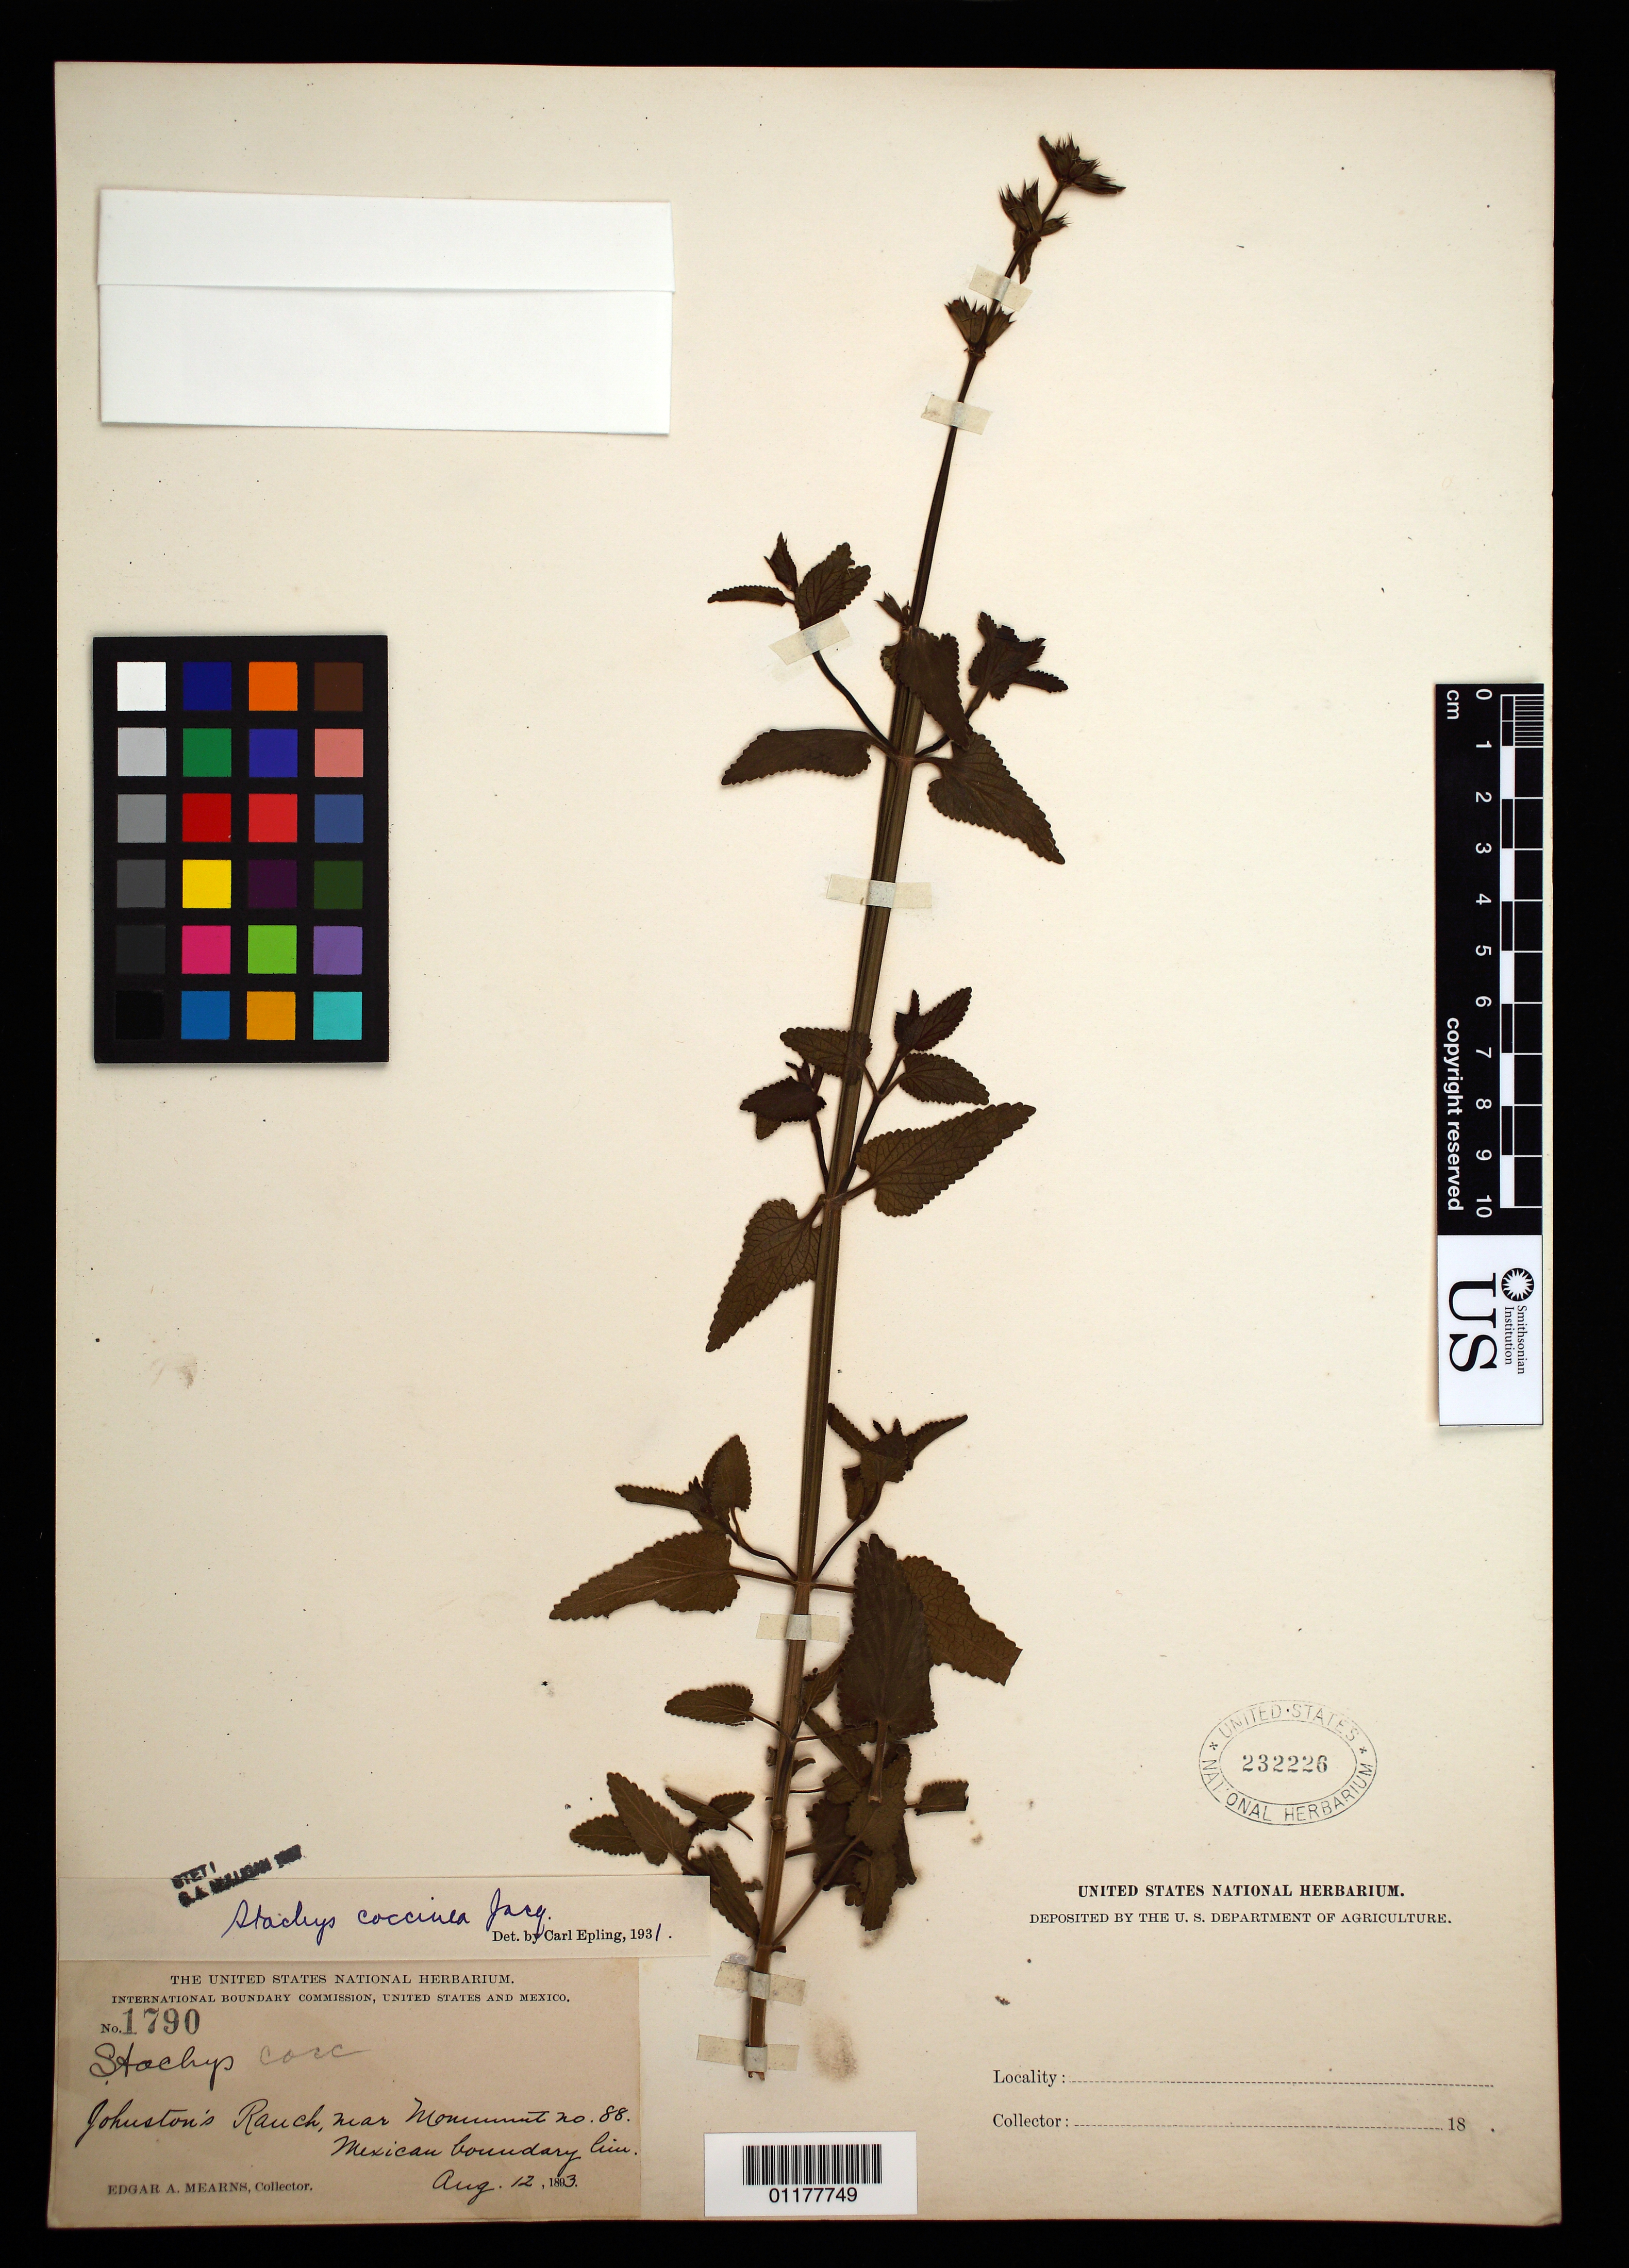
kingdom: Plantae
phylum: Tracheophyta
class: Magnoliopsida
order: Lamiales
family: Lamiaceae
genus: Stachys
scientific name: Stachys coccinea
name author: Ortega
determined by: Epling, C. C.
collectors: E. A. Mearns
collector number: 1790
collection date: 1893-08-12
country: United States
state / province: Arizona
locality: Johnston's Ranch, near Monument # 88, Mexican boundary line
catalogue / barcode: US 232226